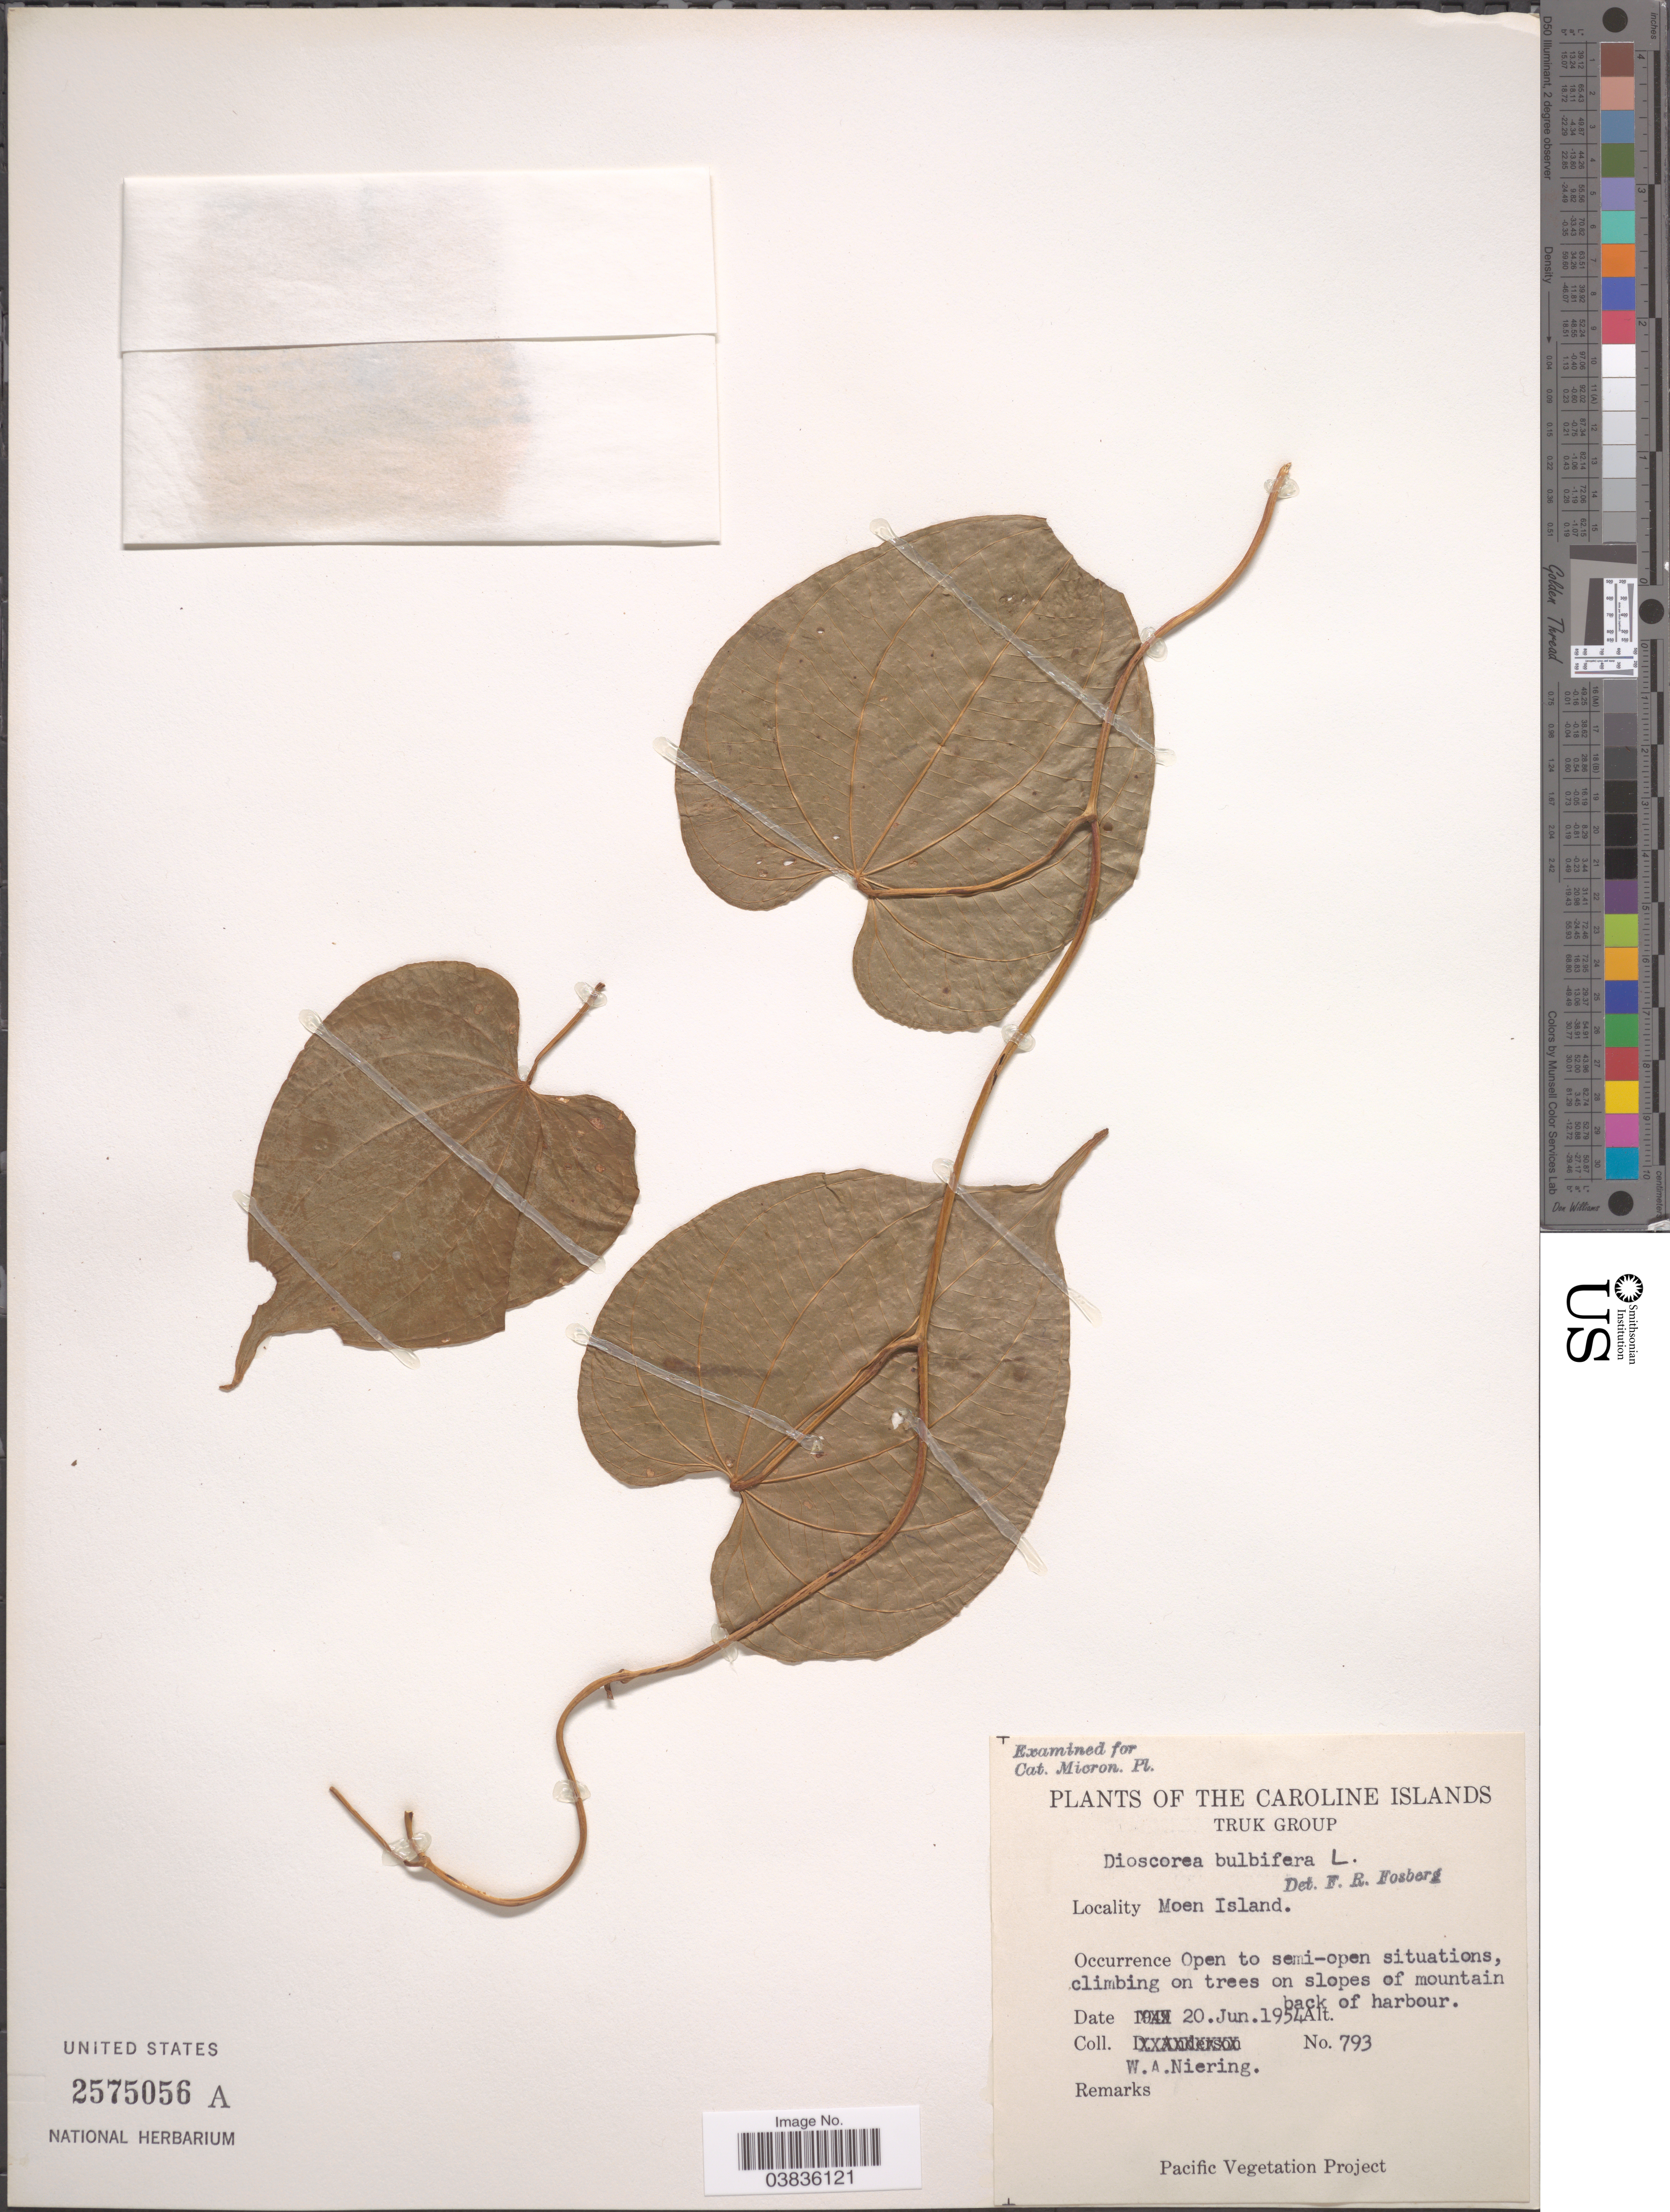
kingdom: Plantae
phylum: Tracheophyta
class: Liliopsida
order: Dioscoreales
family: Dioscoreaceae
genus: Dioscorea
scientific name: Dioscorea bulbifera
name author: L.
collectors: W. Niering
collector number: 793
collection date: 1954-06-20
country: Micronesia, Federated States of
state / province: Truk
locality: The Caroline Islands. Truk Group. Moen Island.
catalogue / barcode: US 2575056A